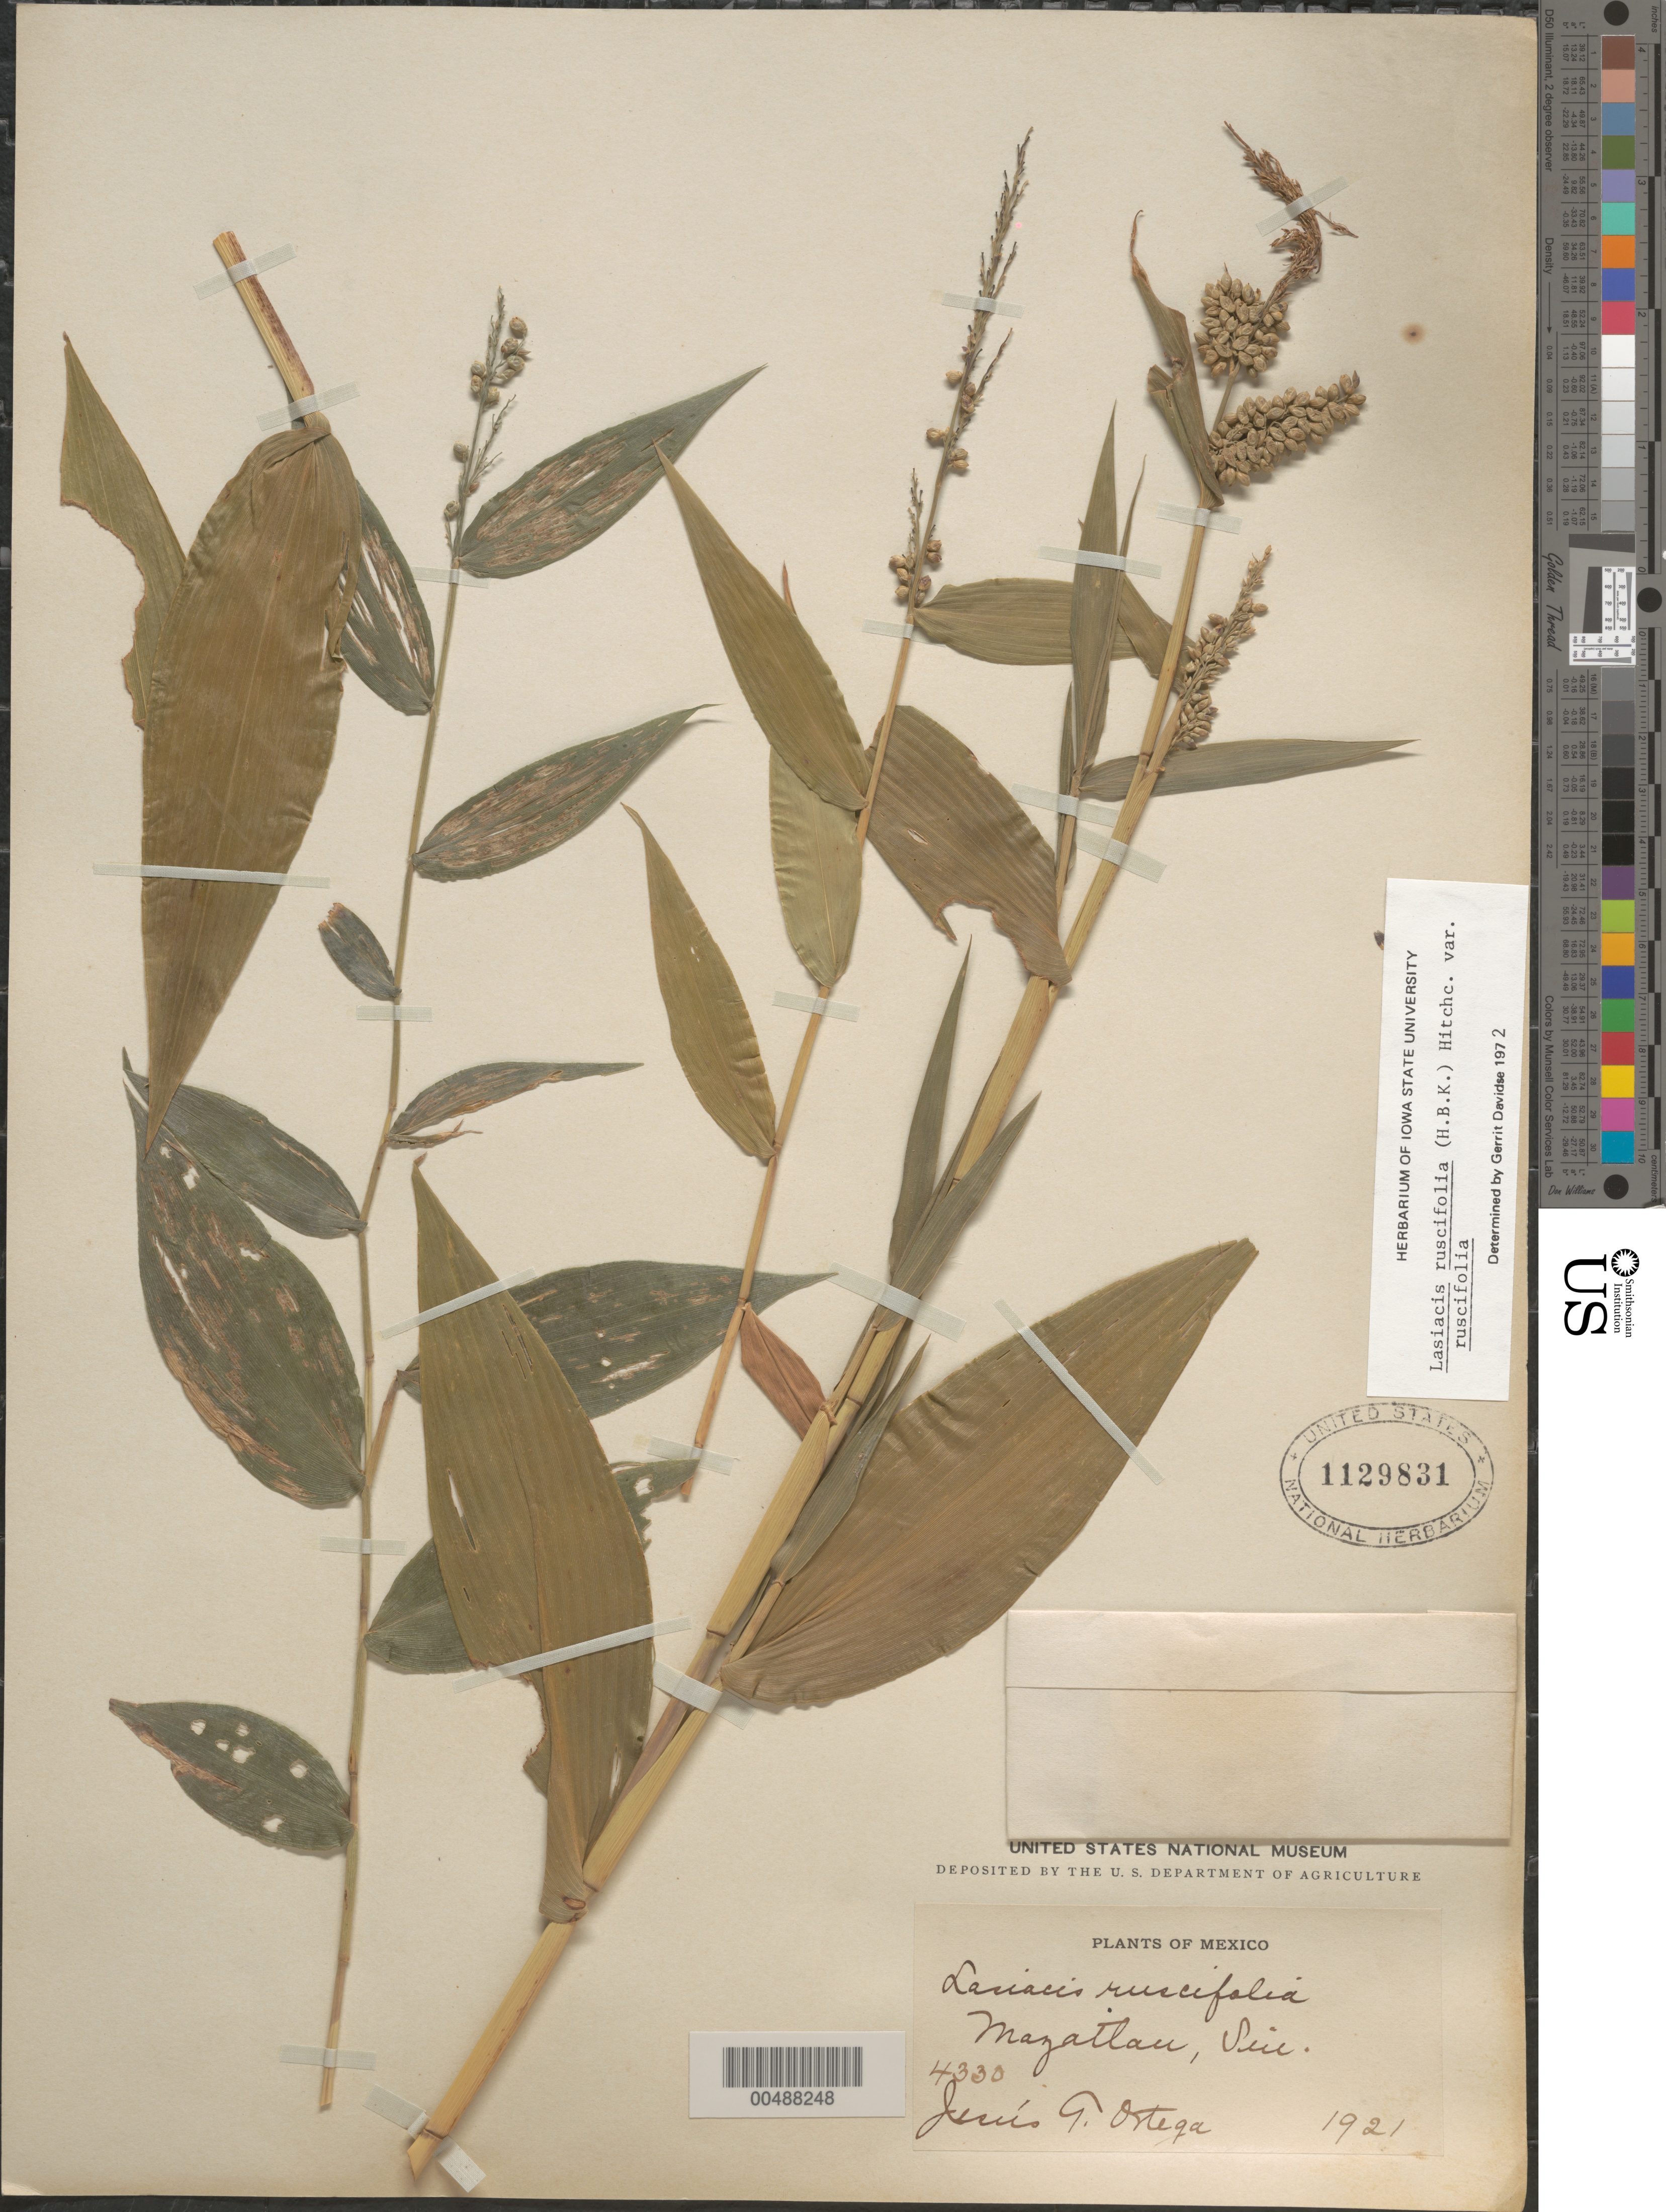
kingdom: Plantae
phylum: Tracheophyta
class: Liliopsida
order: Poales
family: Poaceae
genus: Lasiacis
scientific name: Lasiacis ruscifolia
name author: (Kunth) Hitchc.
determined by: Davidse, Gerrit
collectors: J. Ortega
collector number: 4330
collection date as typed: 1921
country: Mexico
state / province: Sinaloa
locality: Mazatlan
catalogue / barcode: US 1129831